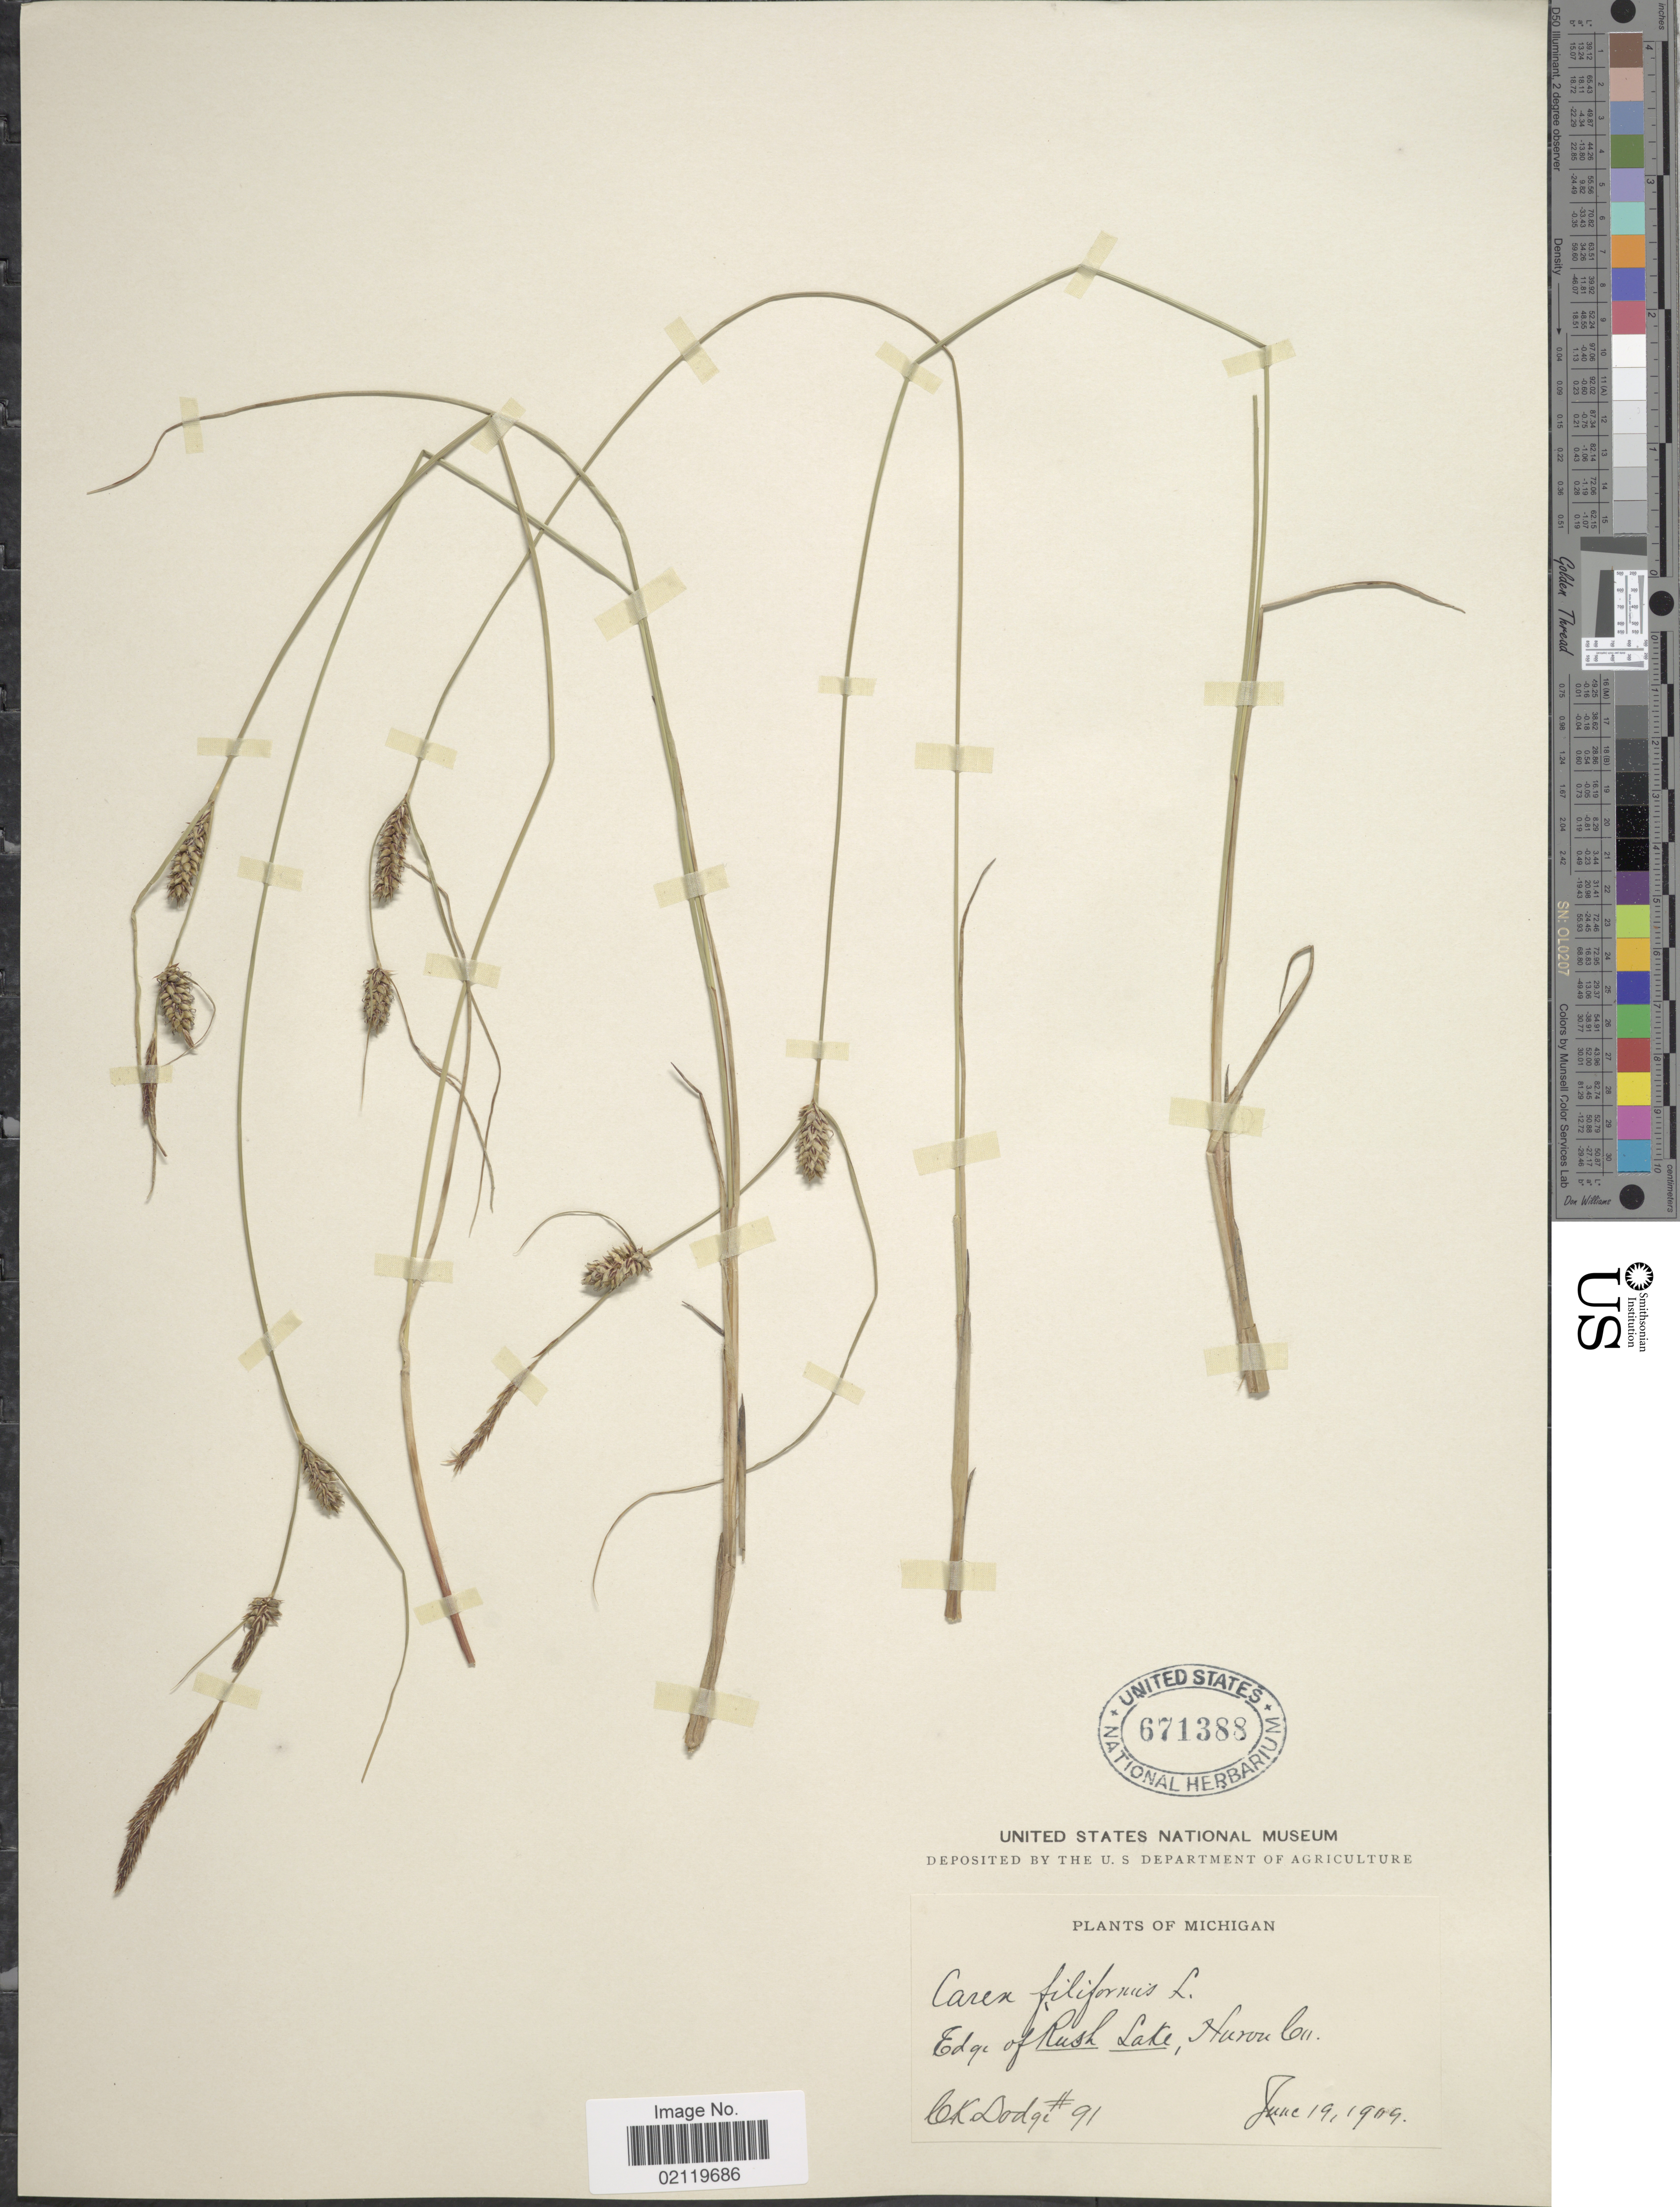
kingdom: Plantae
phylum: Tracheophyta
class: Liliopsida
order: Poales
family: Cyperaceae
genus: Carex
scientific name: Carex lasiocarpa var. americana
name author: Fernald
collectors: C. Dodge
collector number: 91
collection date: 1909-06-19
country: United States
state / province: Michigan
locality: Edge of Rush Lake, Huron Co,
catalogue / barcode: US 671388